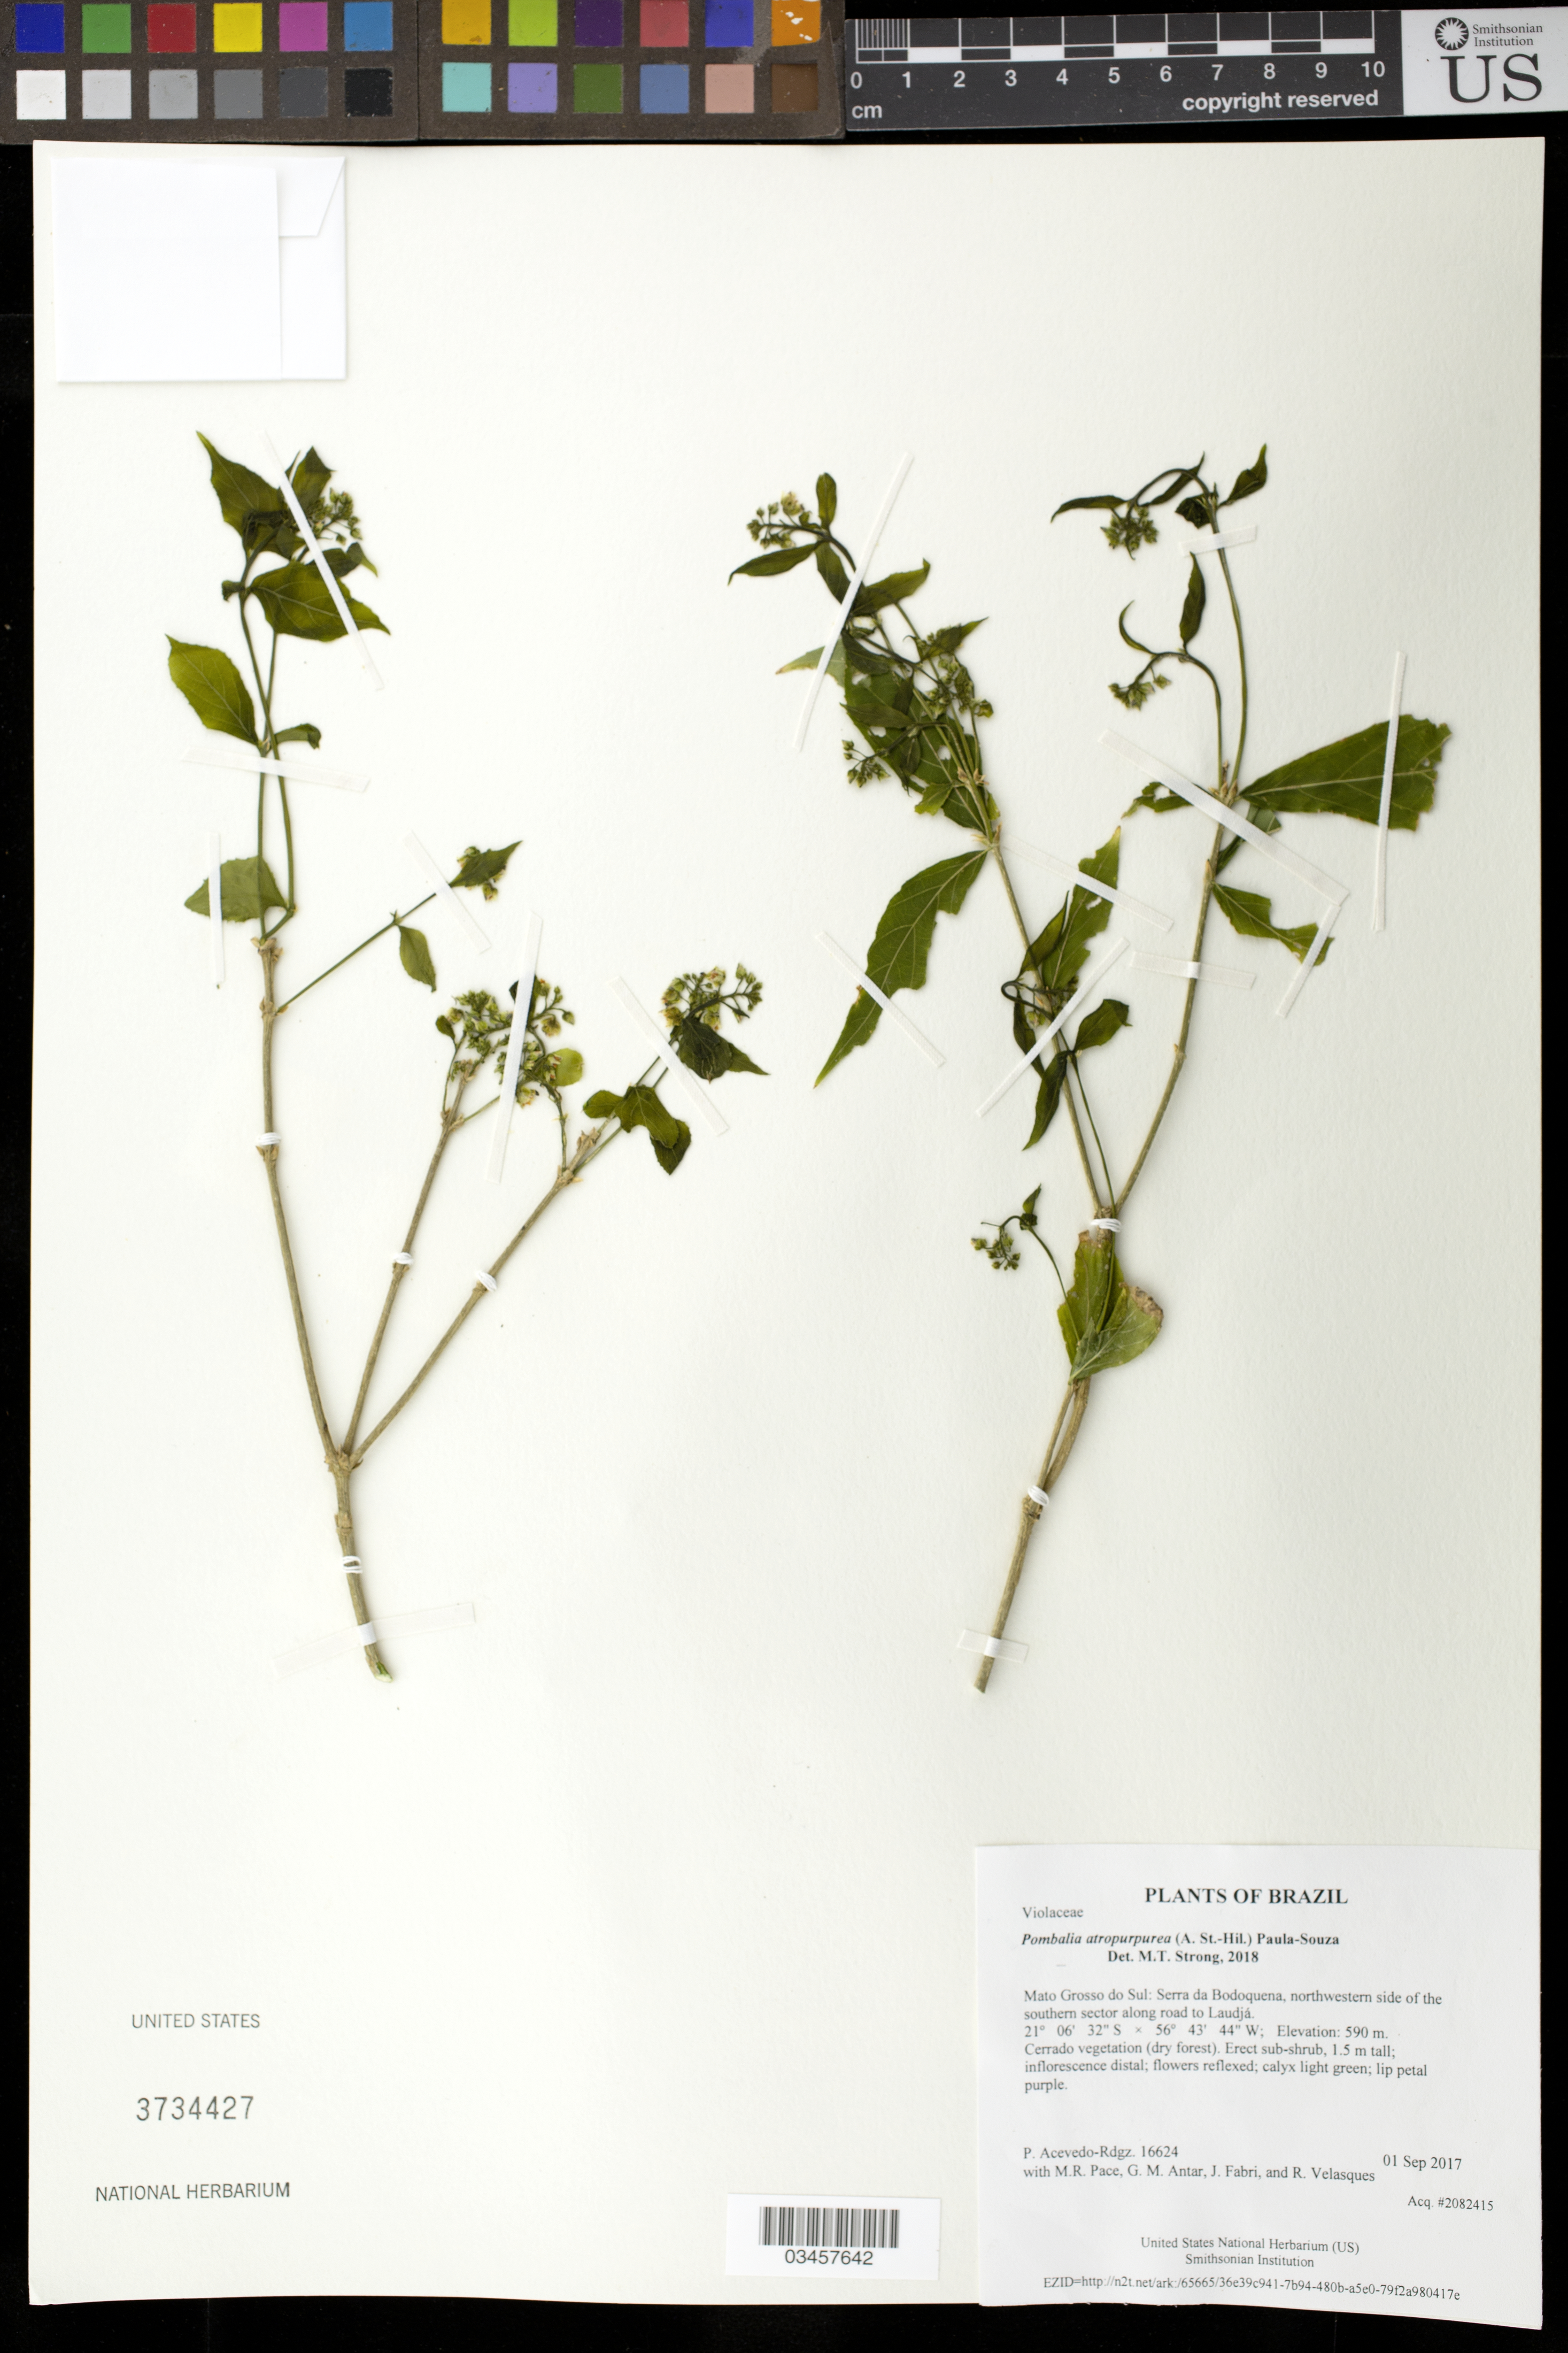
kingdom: Plantae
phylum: Tracheophyta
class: Magnoliopsida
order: Malpighiales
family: Violaceae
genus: Pombalia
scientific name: Pombalia atropurpurea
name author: (A. St.-Hil.) Paula-Souza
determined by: Strong, Mark T., (BOT), Smithsonian Institution - National Museum of Natural History (UNITED STATES)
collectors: P. Acevedo-Rodr., M. R. Pace, G. M. Antar, J. Fabri & R. Velasques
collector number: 16624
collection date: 2017-09-01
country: Brazil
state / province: Mato Grosso do Sul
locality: Serra da Bodoquena, northwestern side of the southern sector along road to Laudjá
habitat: Cerrado vegetation (dry forest)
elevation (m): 590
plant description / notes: US, NY, MO, K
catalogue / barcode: US 3734427